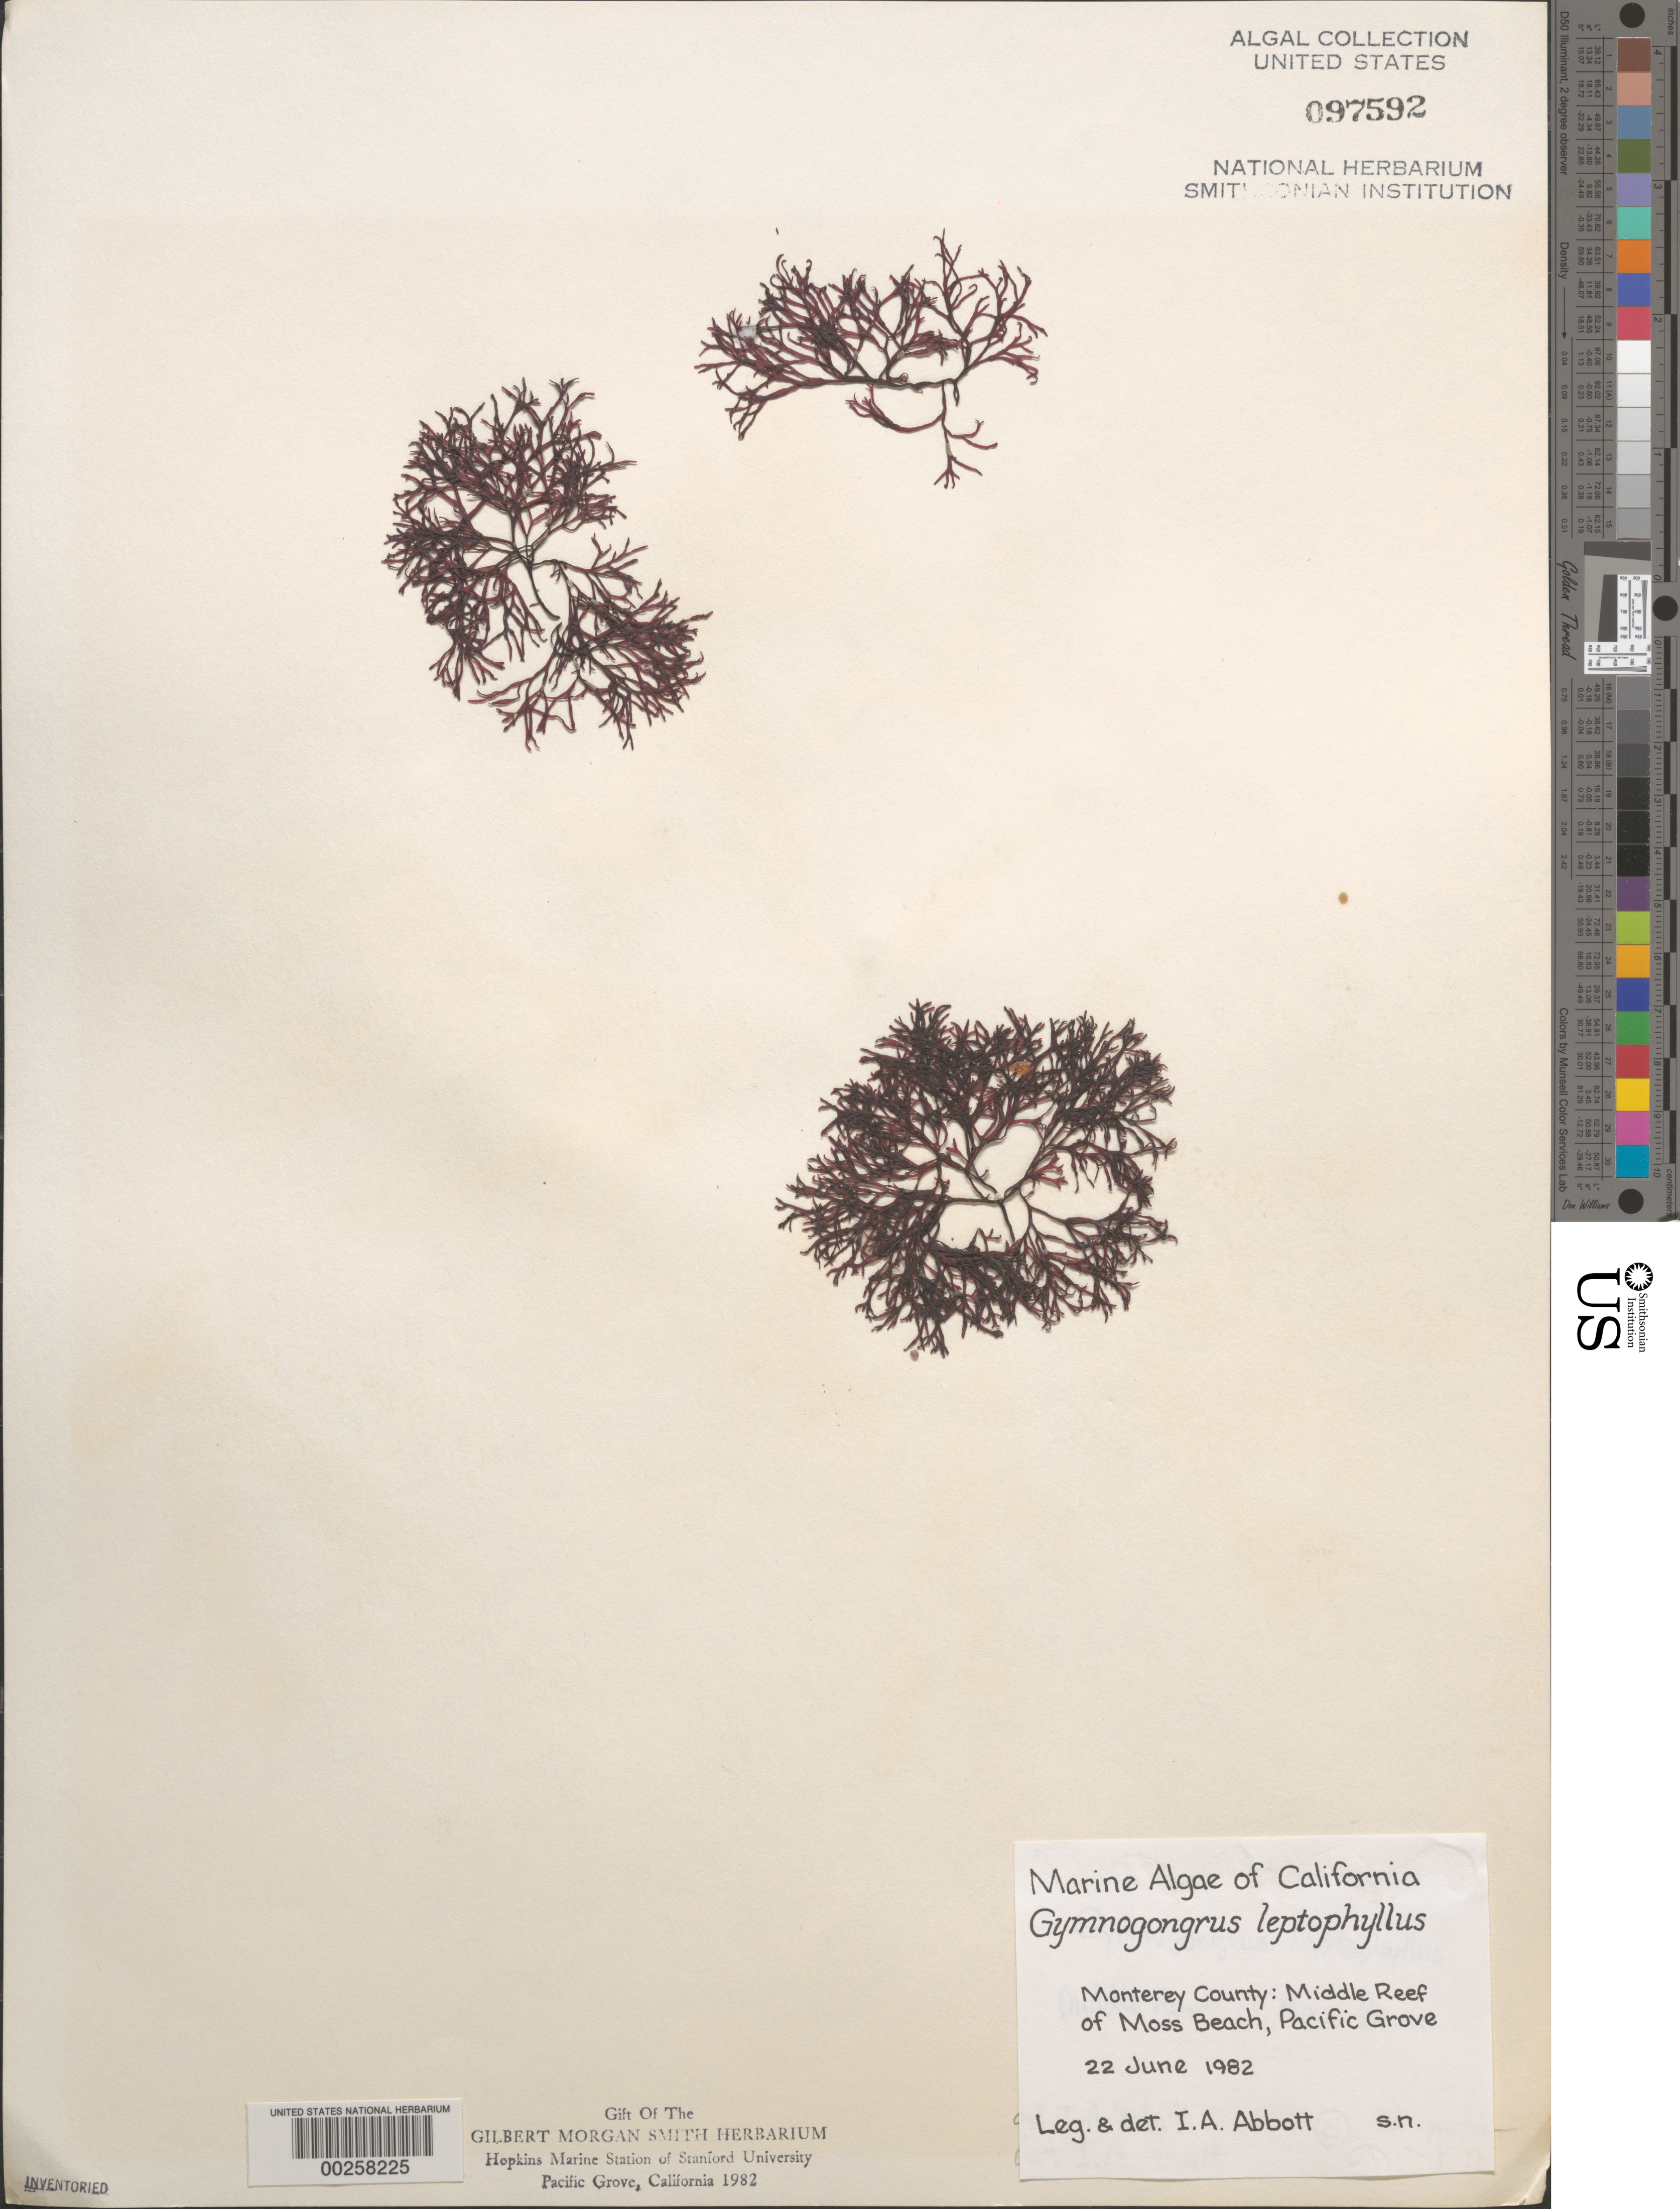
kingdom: Plantae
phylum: Rhodophyta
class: Florideophyceae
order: Gigartinales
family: Phyllophoraceae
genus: Besa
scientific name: Besa leptophylla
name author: (J. Agardh) M.S.Calderon & K.A. Miller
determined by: Algae name updating Project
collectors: I. A. Abbott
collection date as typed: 22 Jun 1982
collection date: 1982-06-22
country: United States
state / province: California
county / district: Monterey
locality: Middle Reef of Moss Beach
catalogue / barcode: US 97592